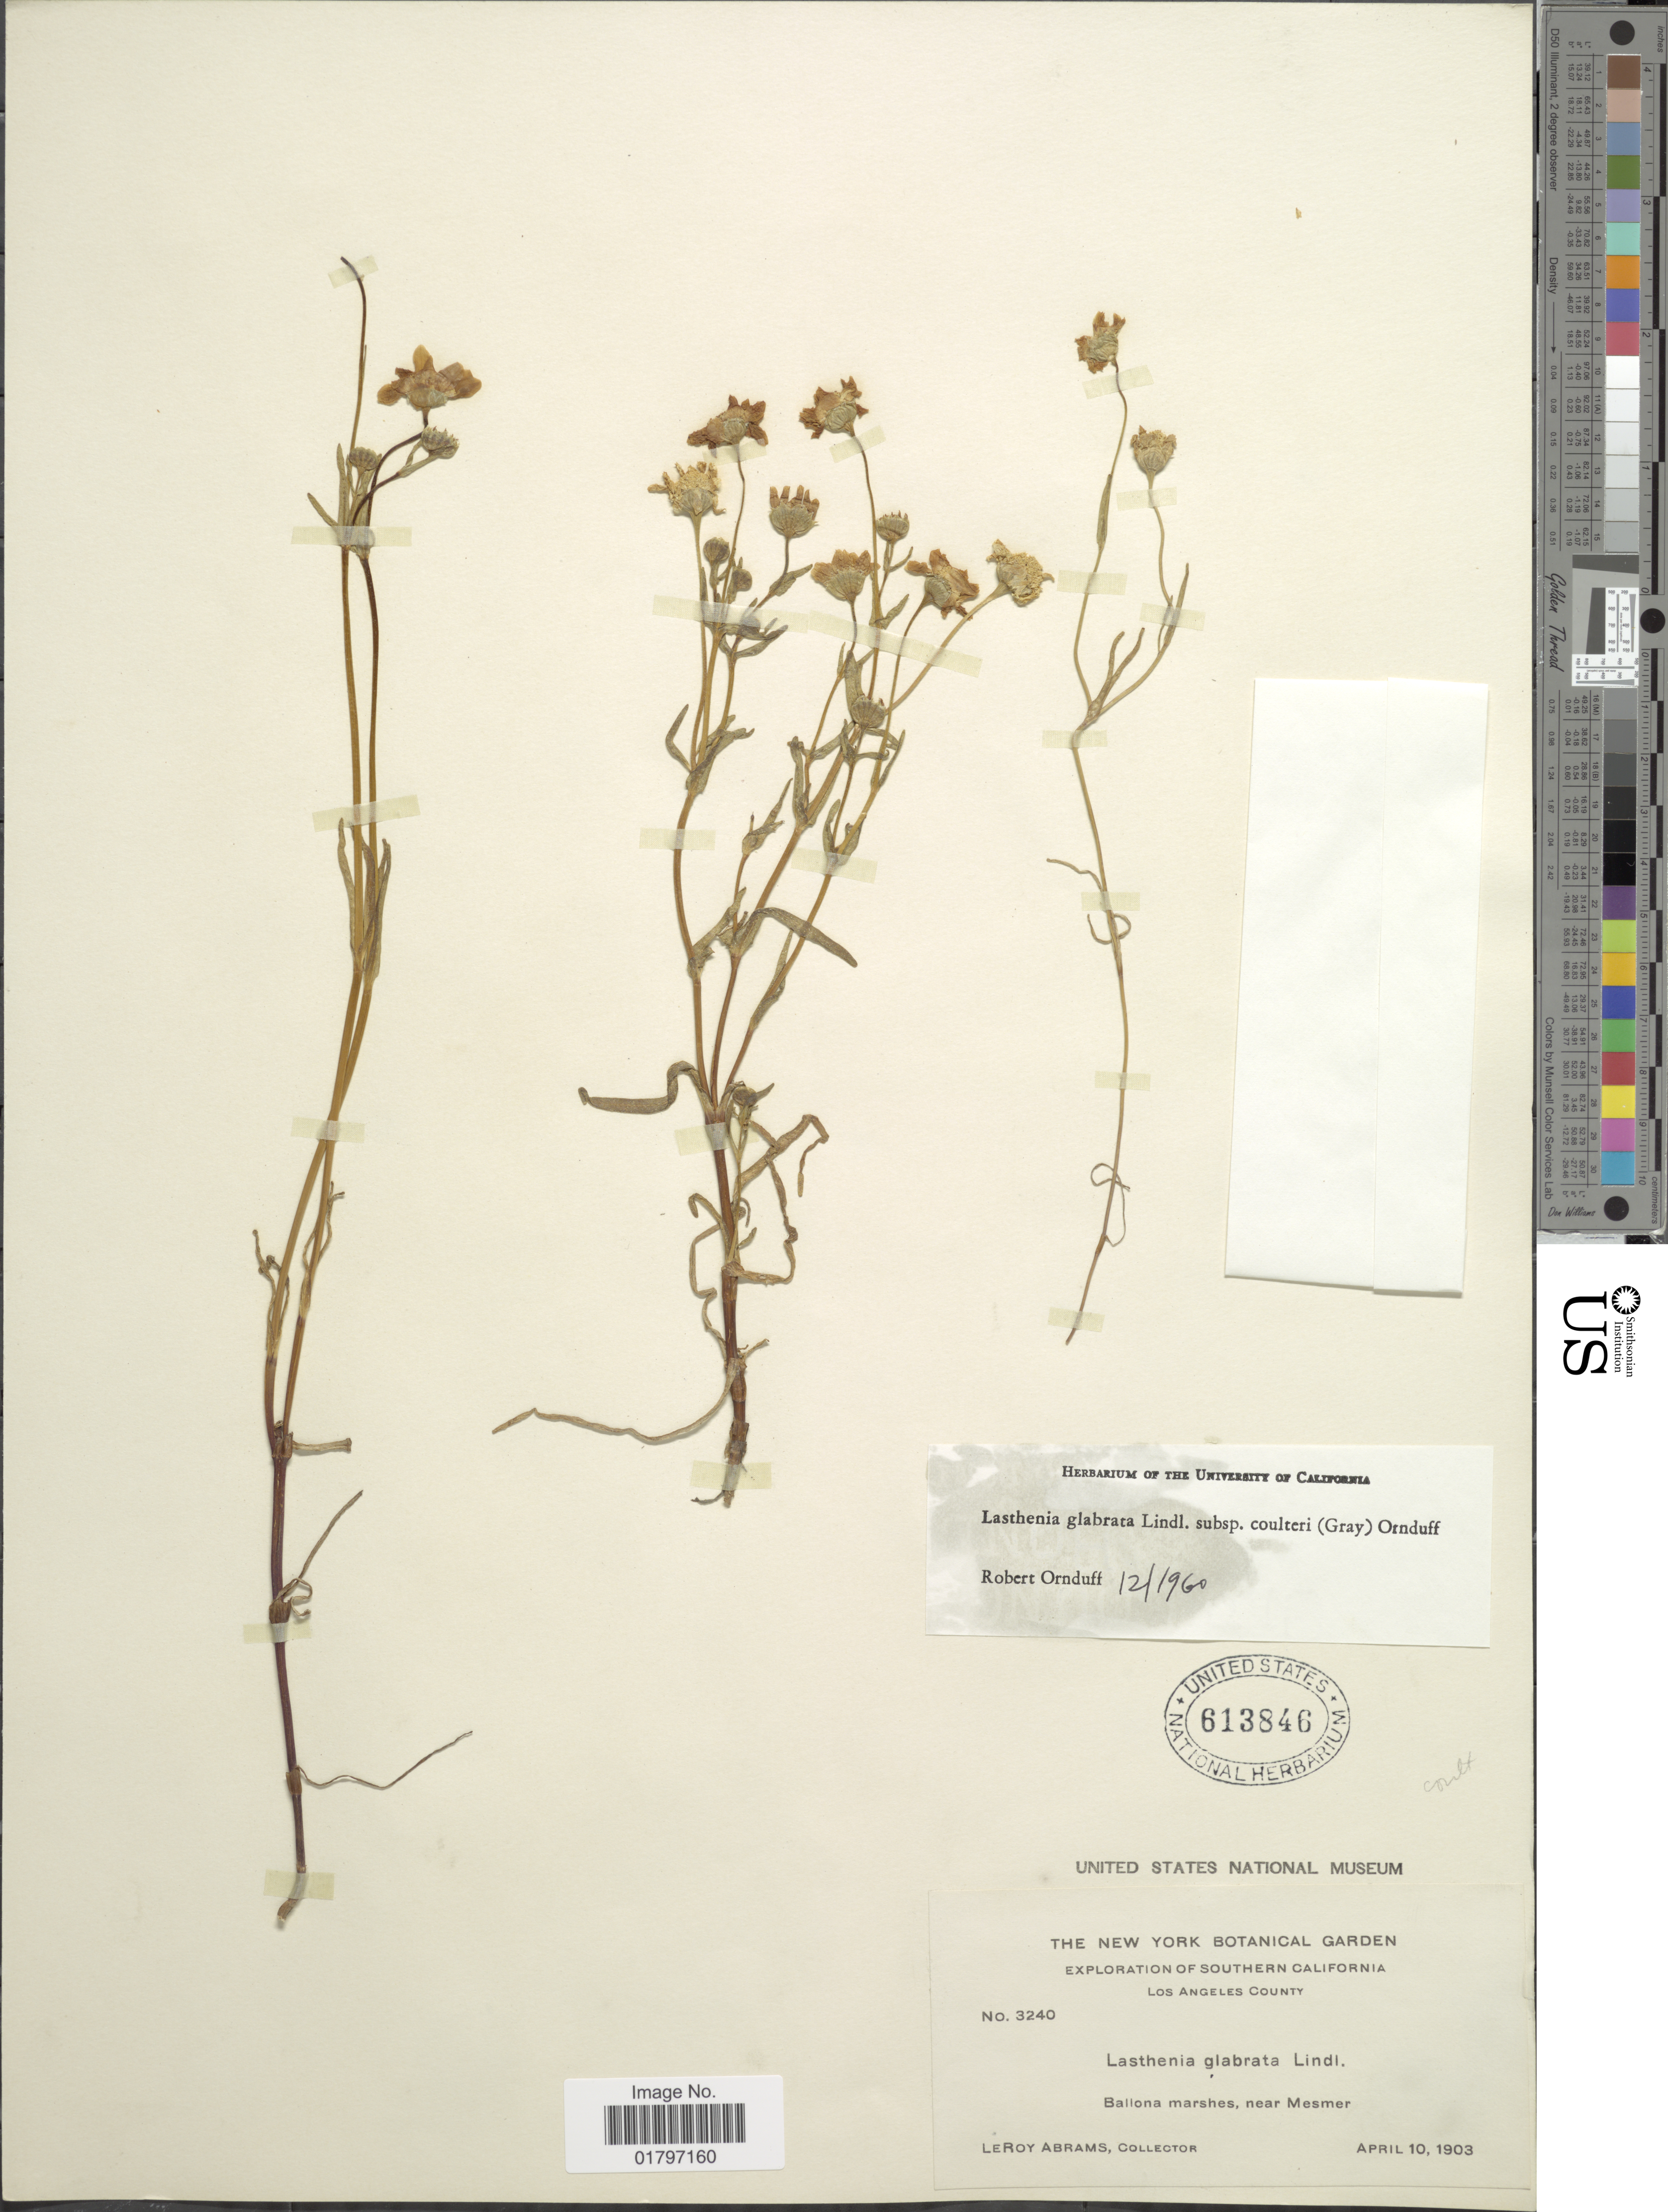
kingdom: Plantae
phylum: Tracheophyta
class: Magnoliopsida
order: Asterales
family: Asteraceae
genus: Lasthenia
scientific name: Lasthenia glabrata subsp. coulteri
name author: (A. Gray) Ornduff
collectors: L. Abrams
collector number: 3240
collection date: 1903-04-10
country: United States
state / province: California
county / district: Los Angeles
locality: Southern California. Los Angeles County. Ballona marshes, near Mesmer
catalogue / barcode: US 613846